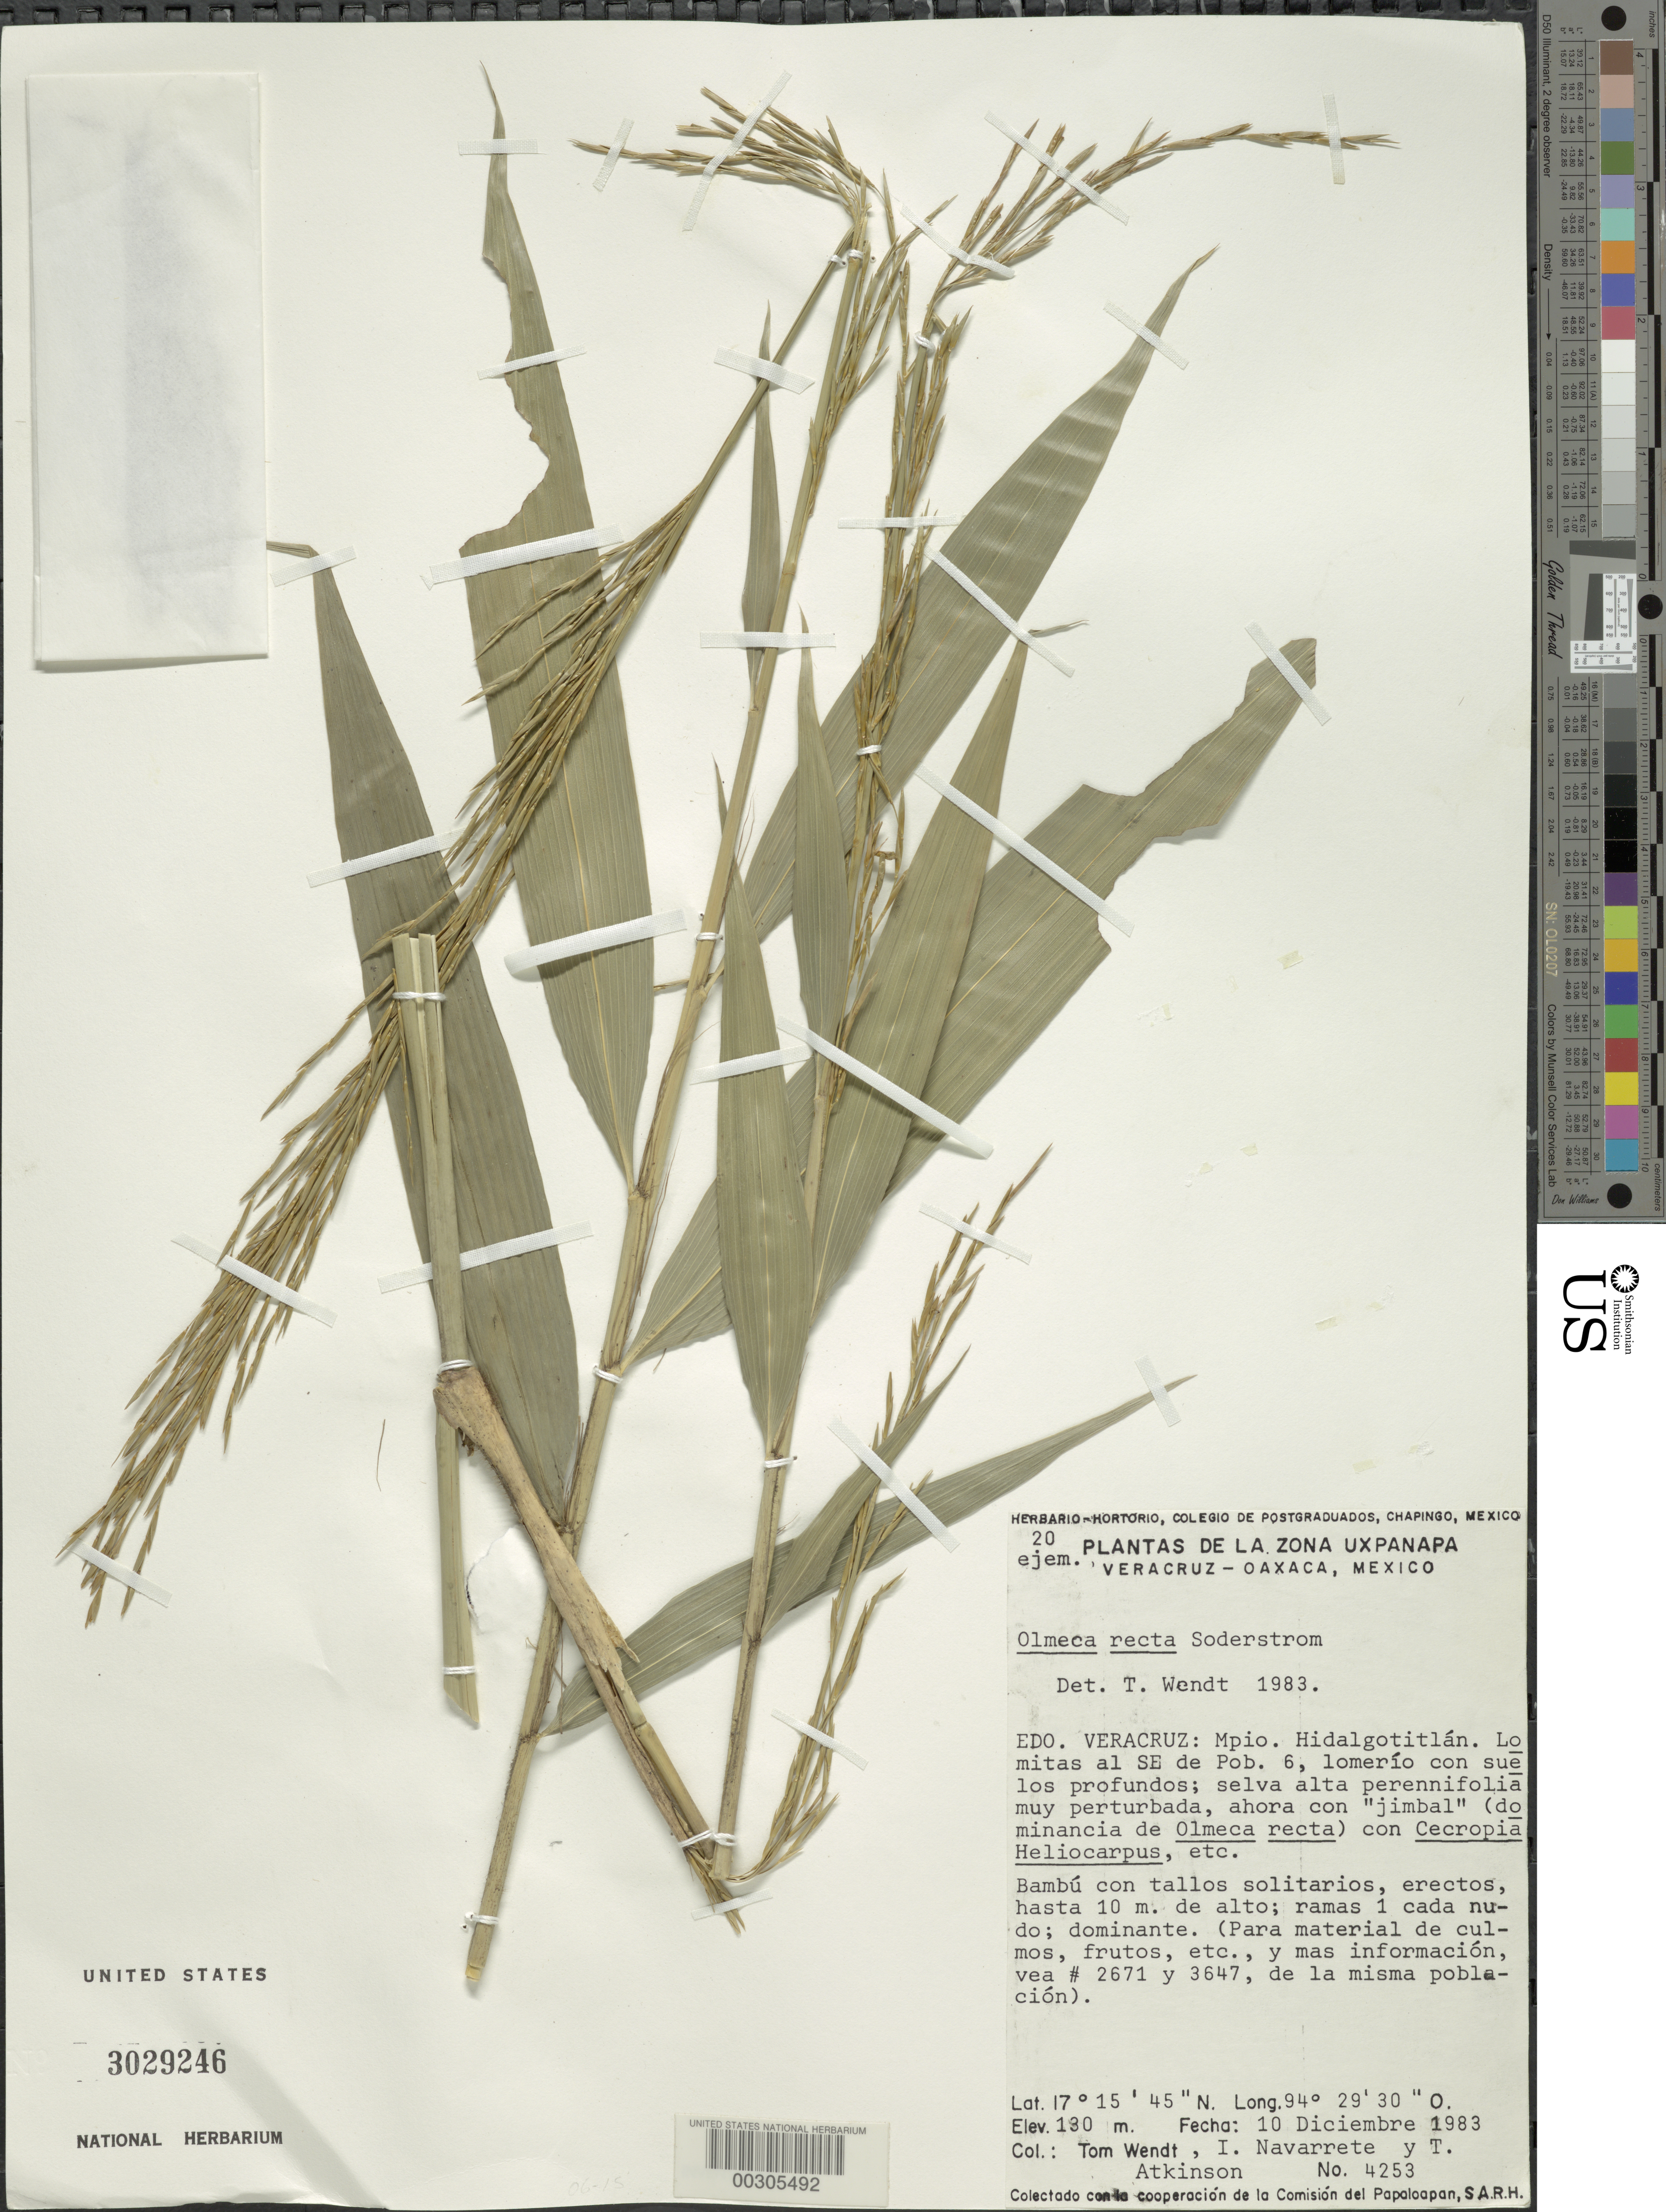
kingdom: Plantae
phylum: Tracheophyta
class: Liliopsida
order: Poales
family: Poaceae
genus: Olmeca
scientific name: Olmeca recta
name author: Soderstr.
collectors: T. L. Wendt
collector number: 4253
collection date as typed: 10 Dec 1983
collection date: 1983-12-10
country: Mexico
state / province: Veracruz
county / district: Hidalgotitlán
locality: Lat 17 15'n: long 94 29'e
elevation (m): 130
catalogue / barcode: US 3029246